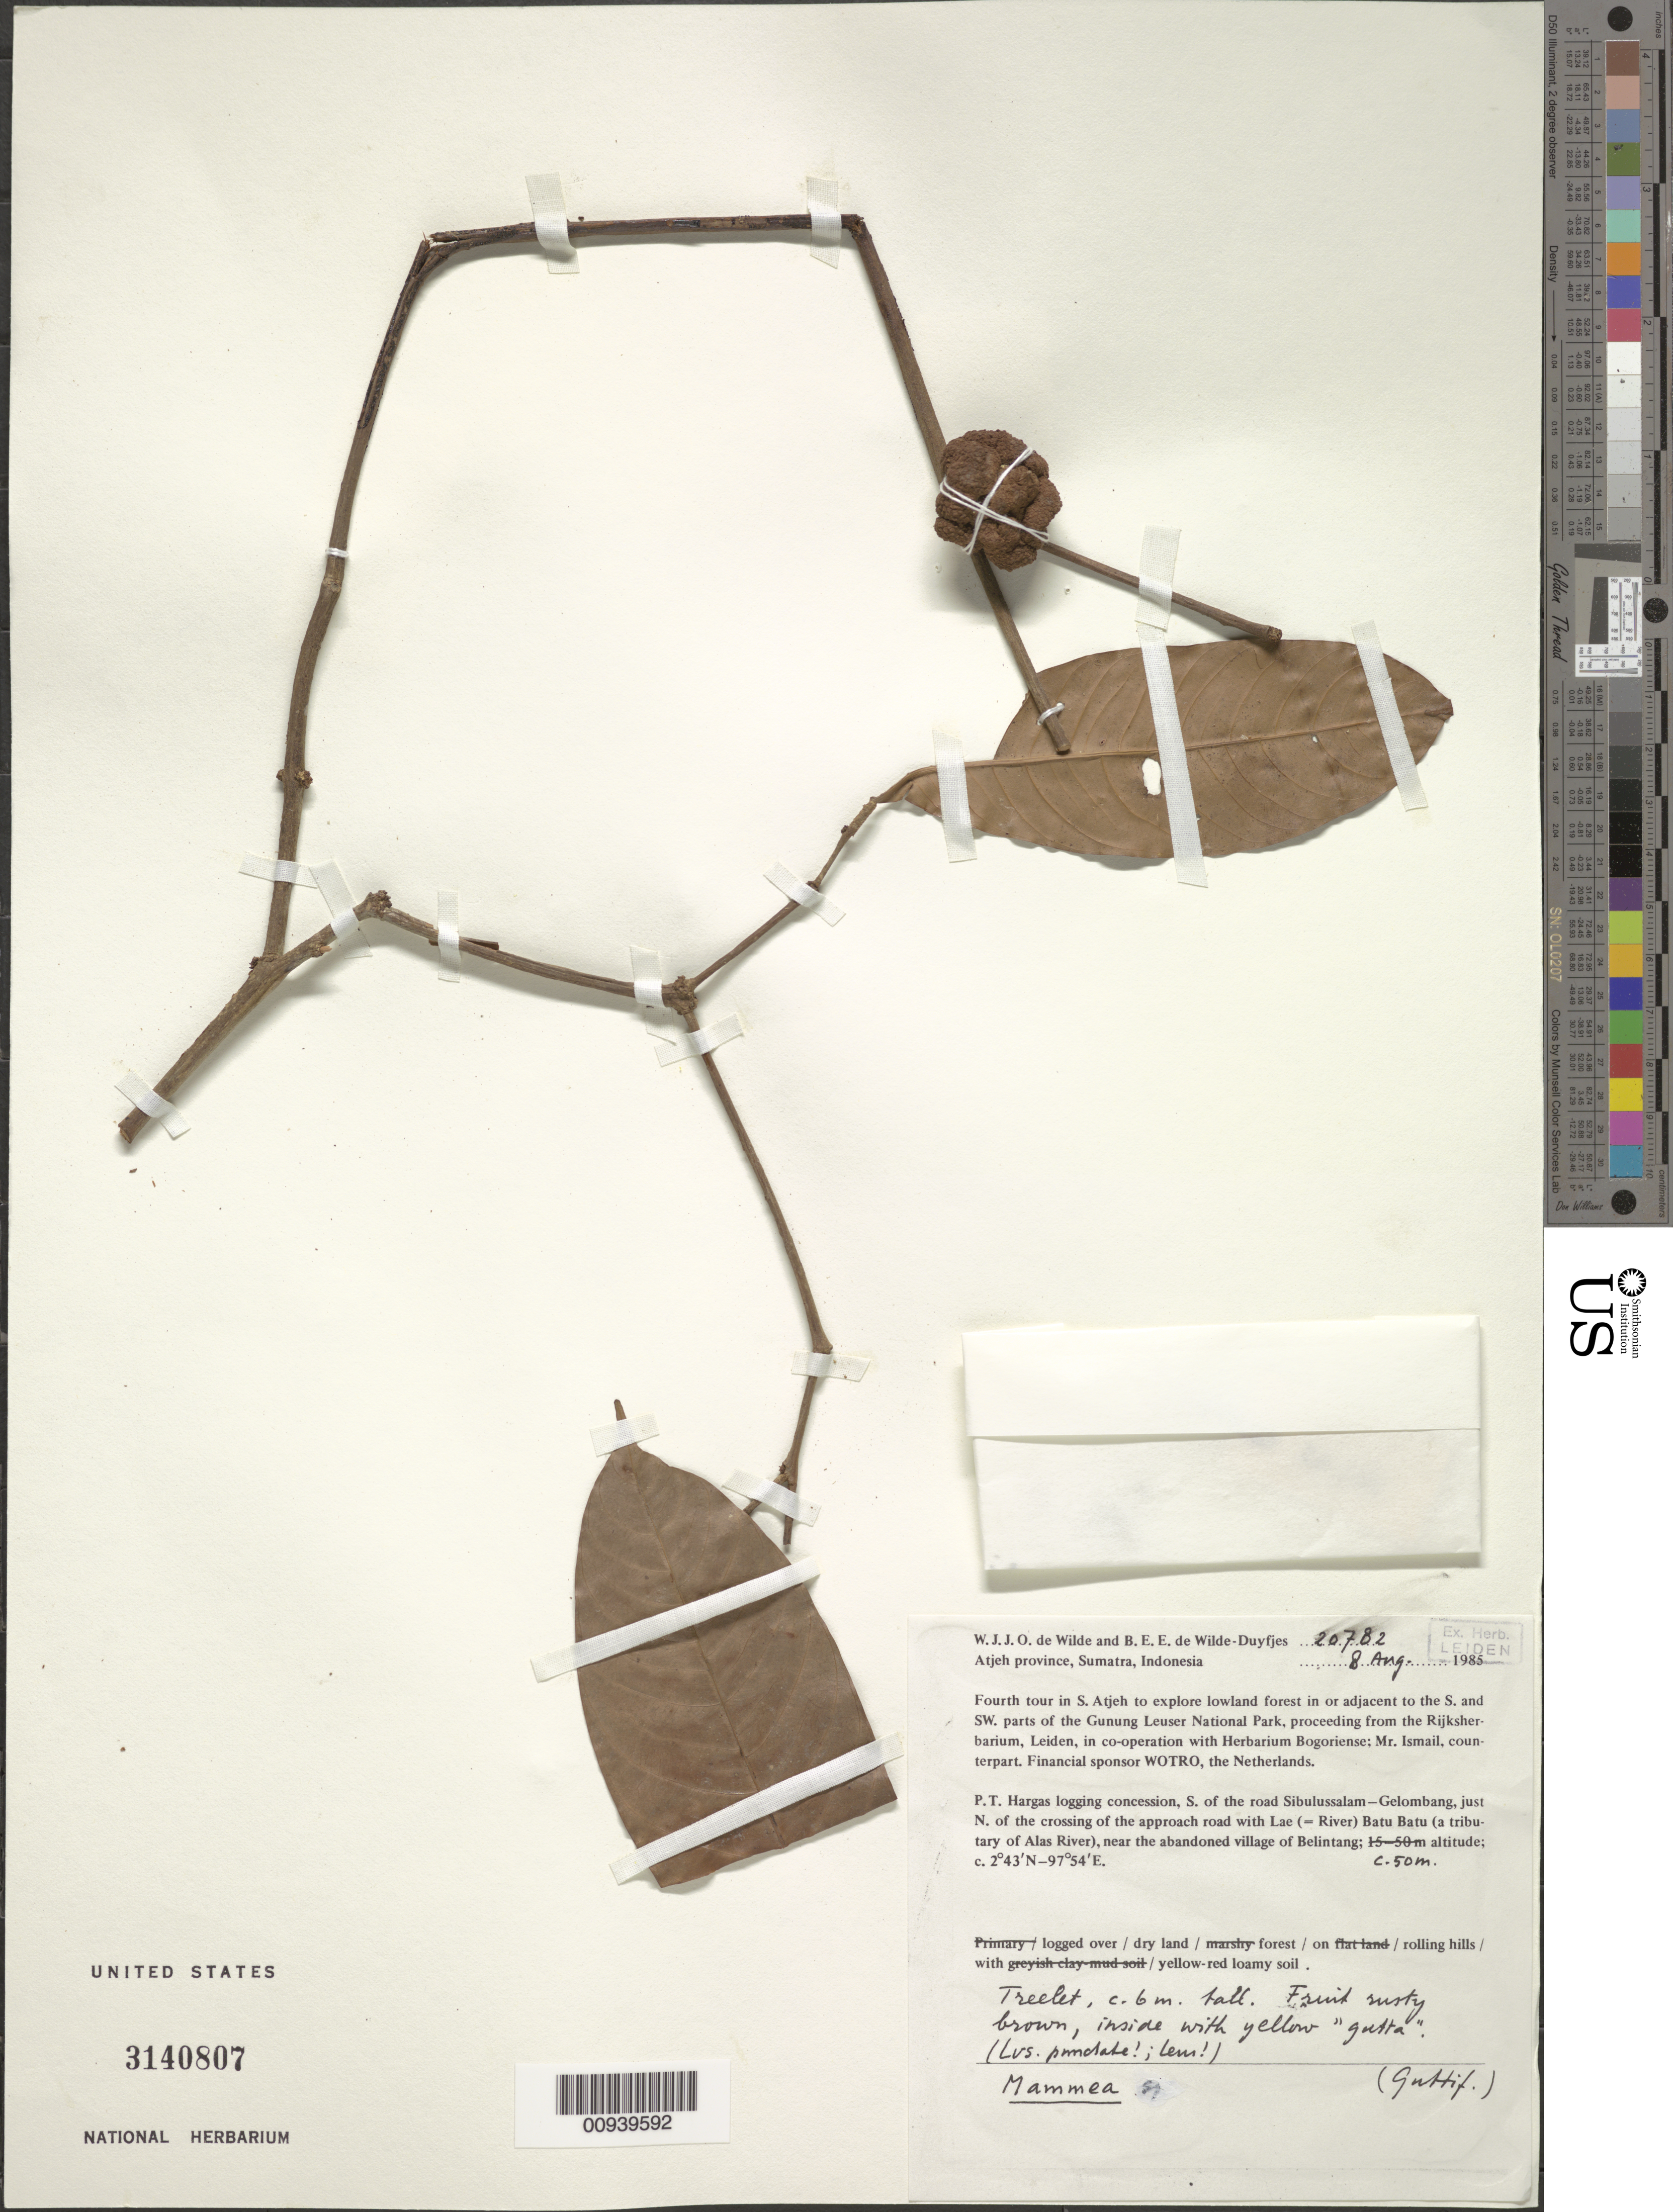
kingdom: Plantae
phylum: Tracheophyta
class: Magnoliopsida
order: Malpighiales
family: Calophyllaceae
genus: Mammea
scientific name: Mammea sp.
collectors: W. J. de Wilde & B. E. de Wilde-Duyfjes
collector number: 20782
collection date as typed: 08 Aug 1985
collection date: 1985-08-08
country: Indonesia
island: Sumatra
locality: S. Atjeh in or adjacent to S. and SW. Gunung Leuser National Park, near the abandoned village of Belintang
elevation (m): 50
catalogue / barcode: US 3140807